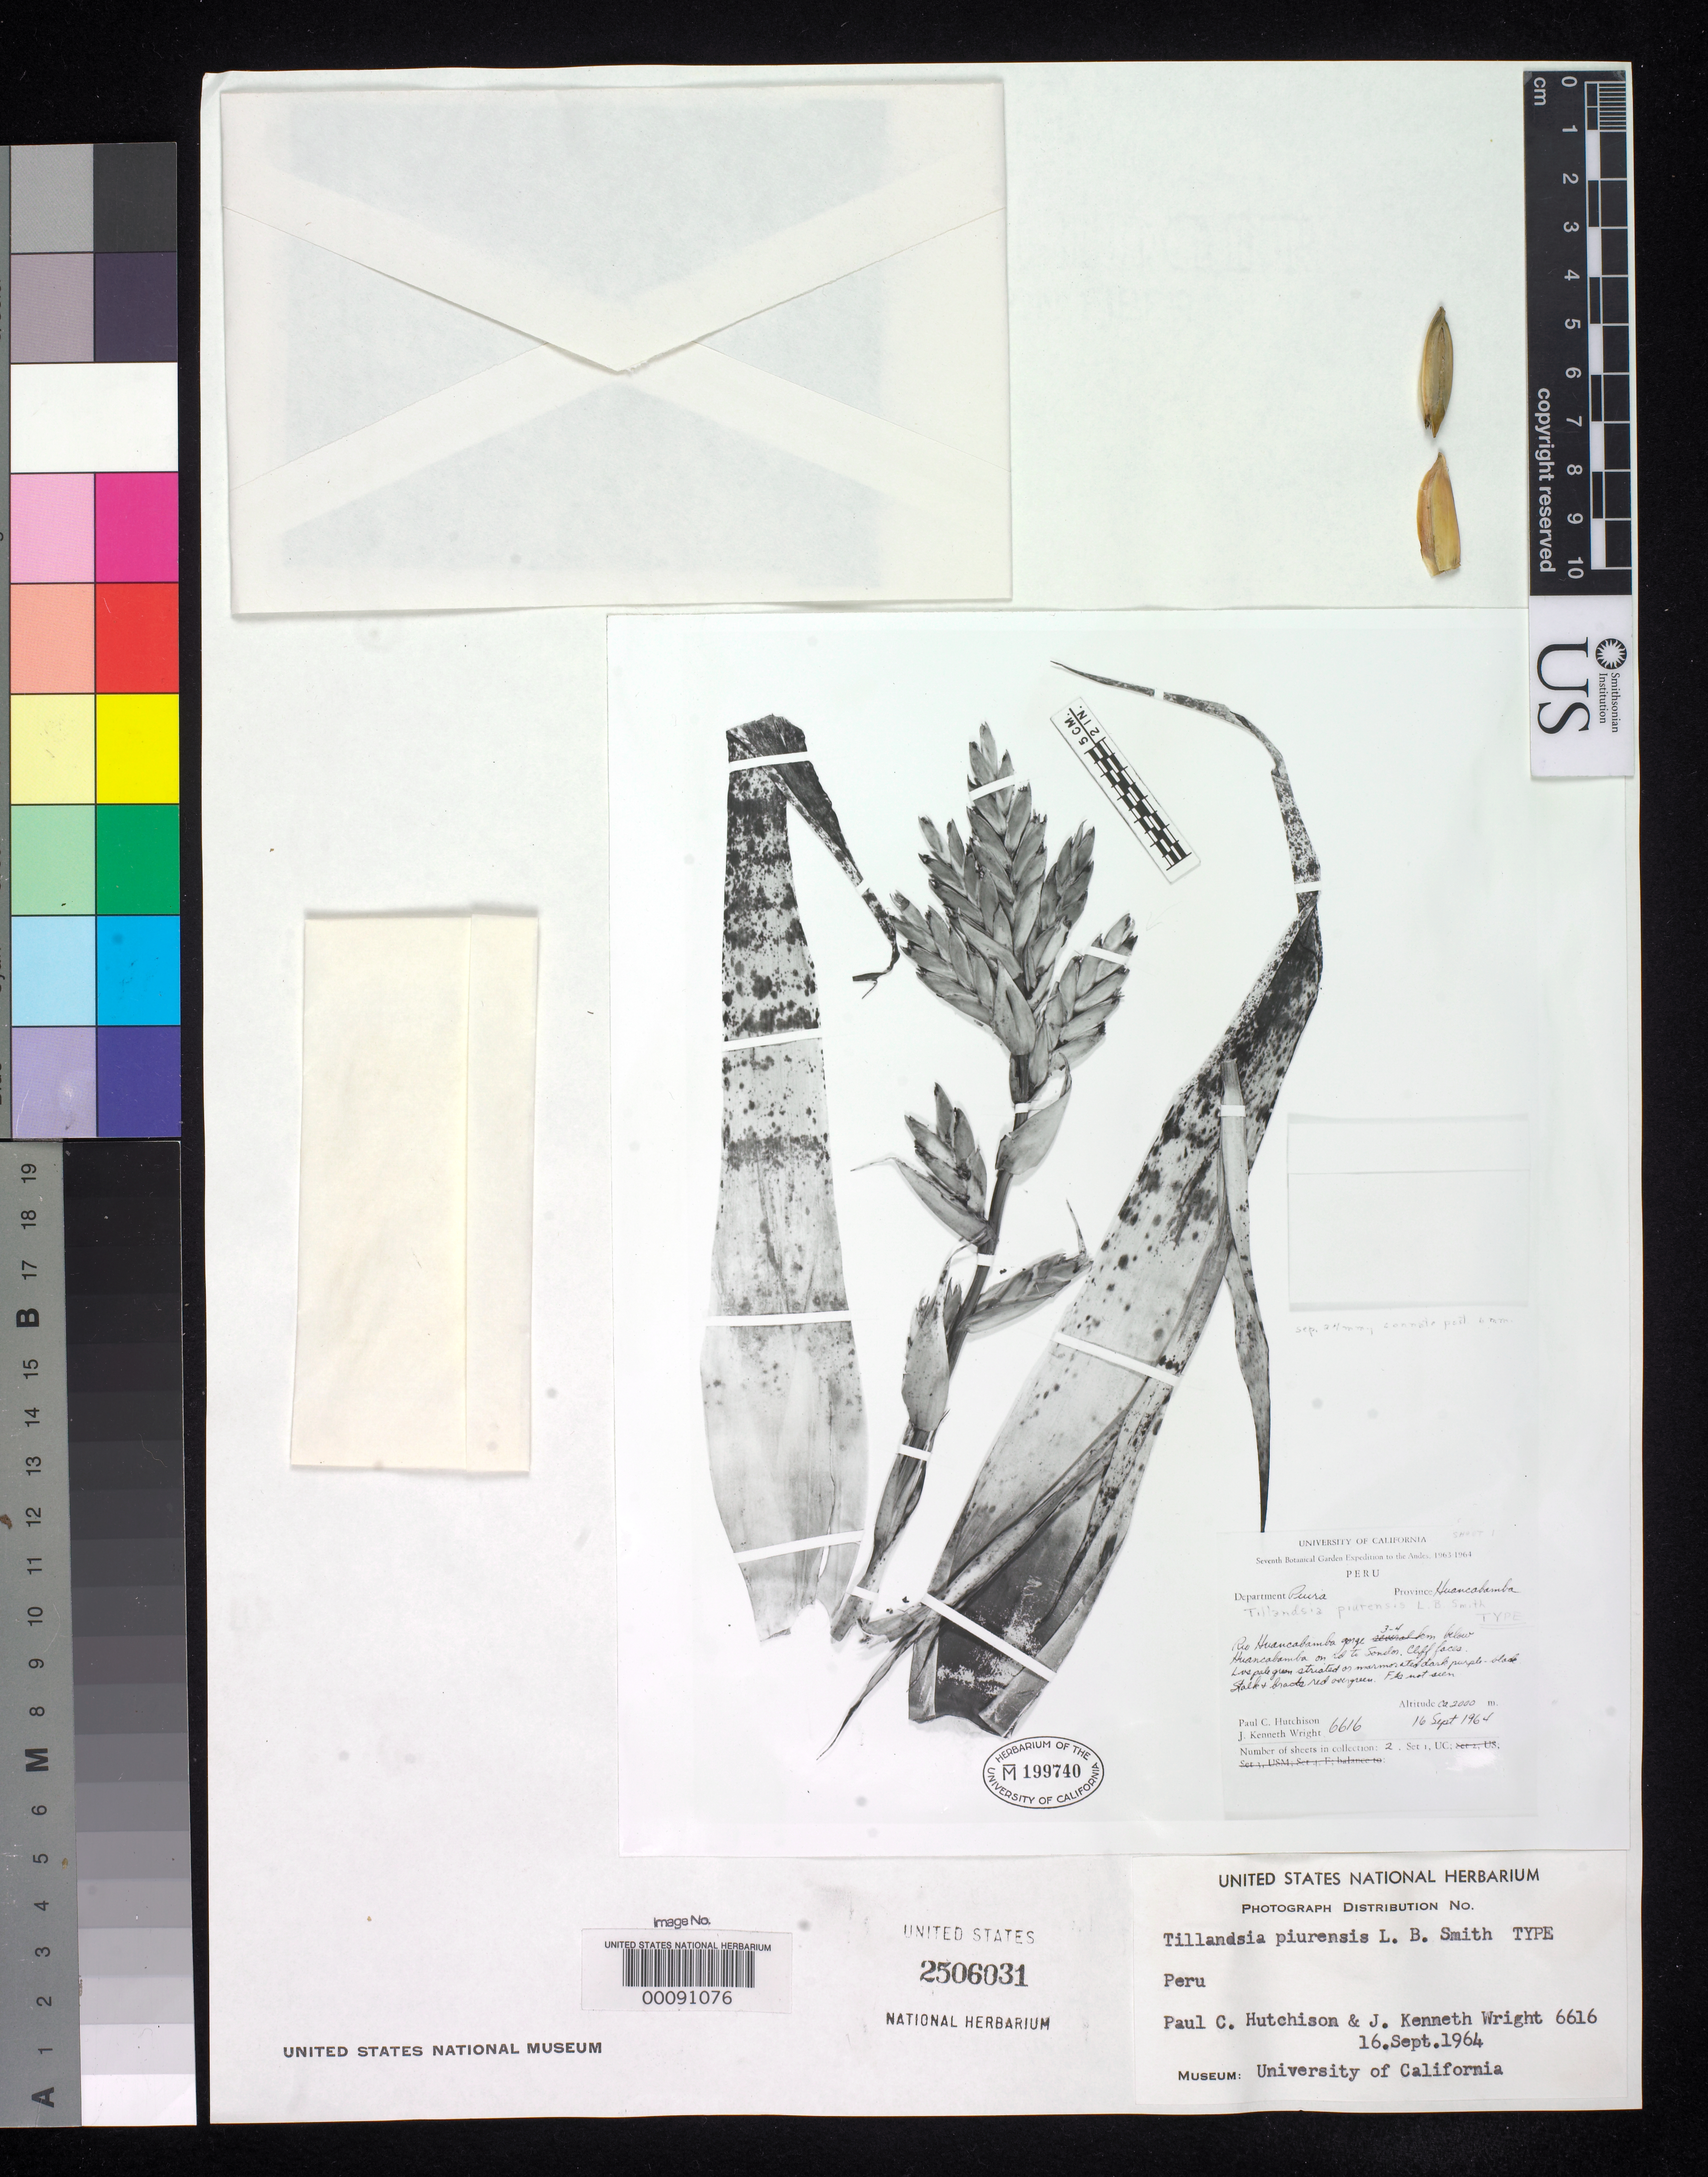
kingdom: Plantae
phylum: Tracheophyta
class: Liliopsida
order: Poales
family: Bromeliaceae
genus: Tillandsia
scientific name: Tillandsia piurensis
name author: L.B. Sm.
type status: Isotype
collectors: P. C. Hutchison & J. K. Wright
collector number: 6616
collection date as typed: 16 Sep 1964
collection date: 1964-09-16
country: Peru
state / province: Piura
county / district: Huancabamba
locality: Rio Huancabamba Gorge, 3-4 km below Huancabamba on road to Sondor.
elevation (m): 2000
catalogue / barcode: US 2506031